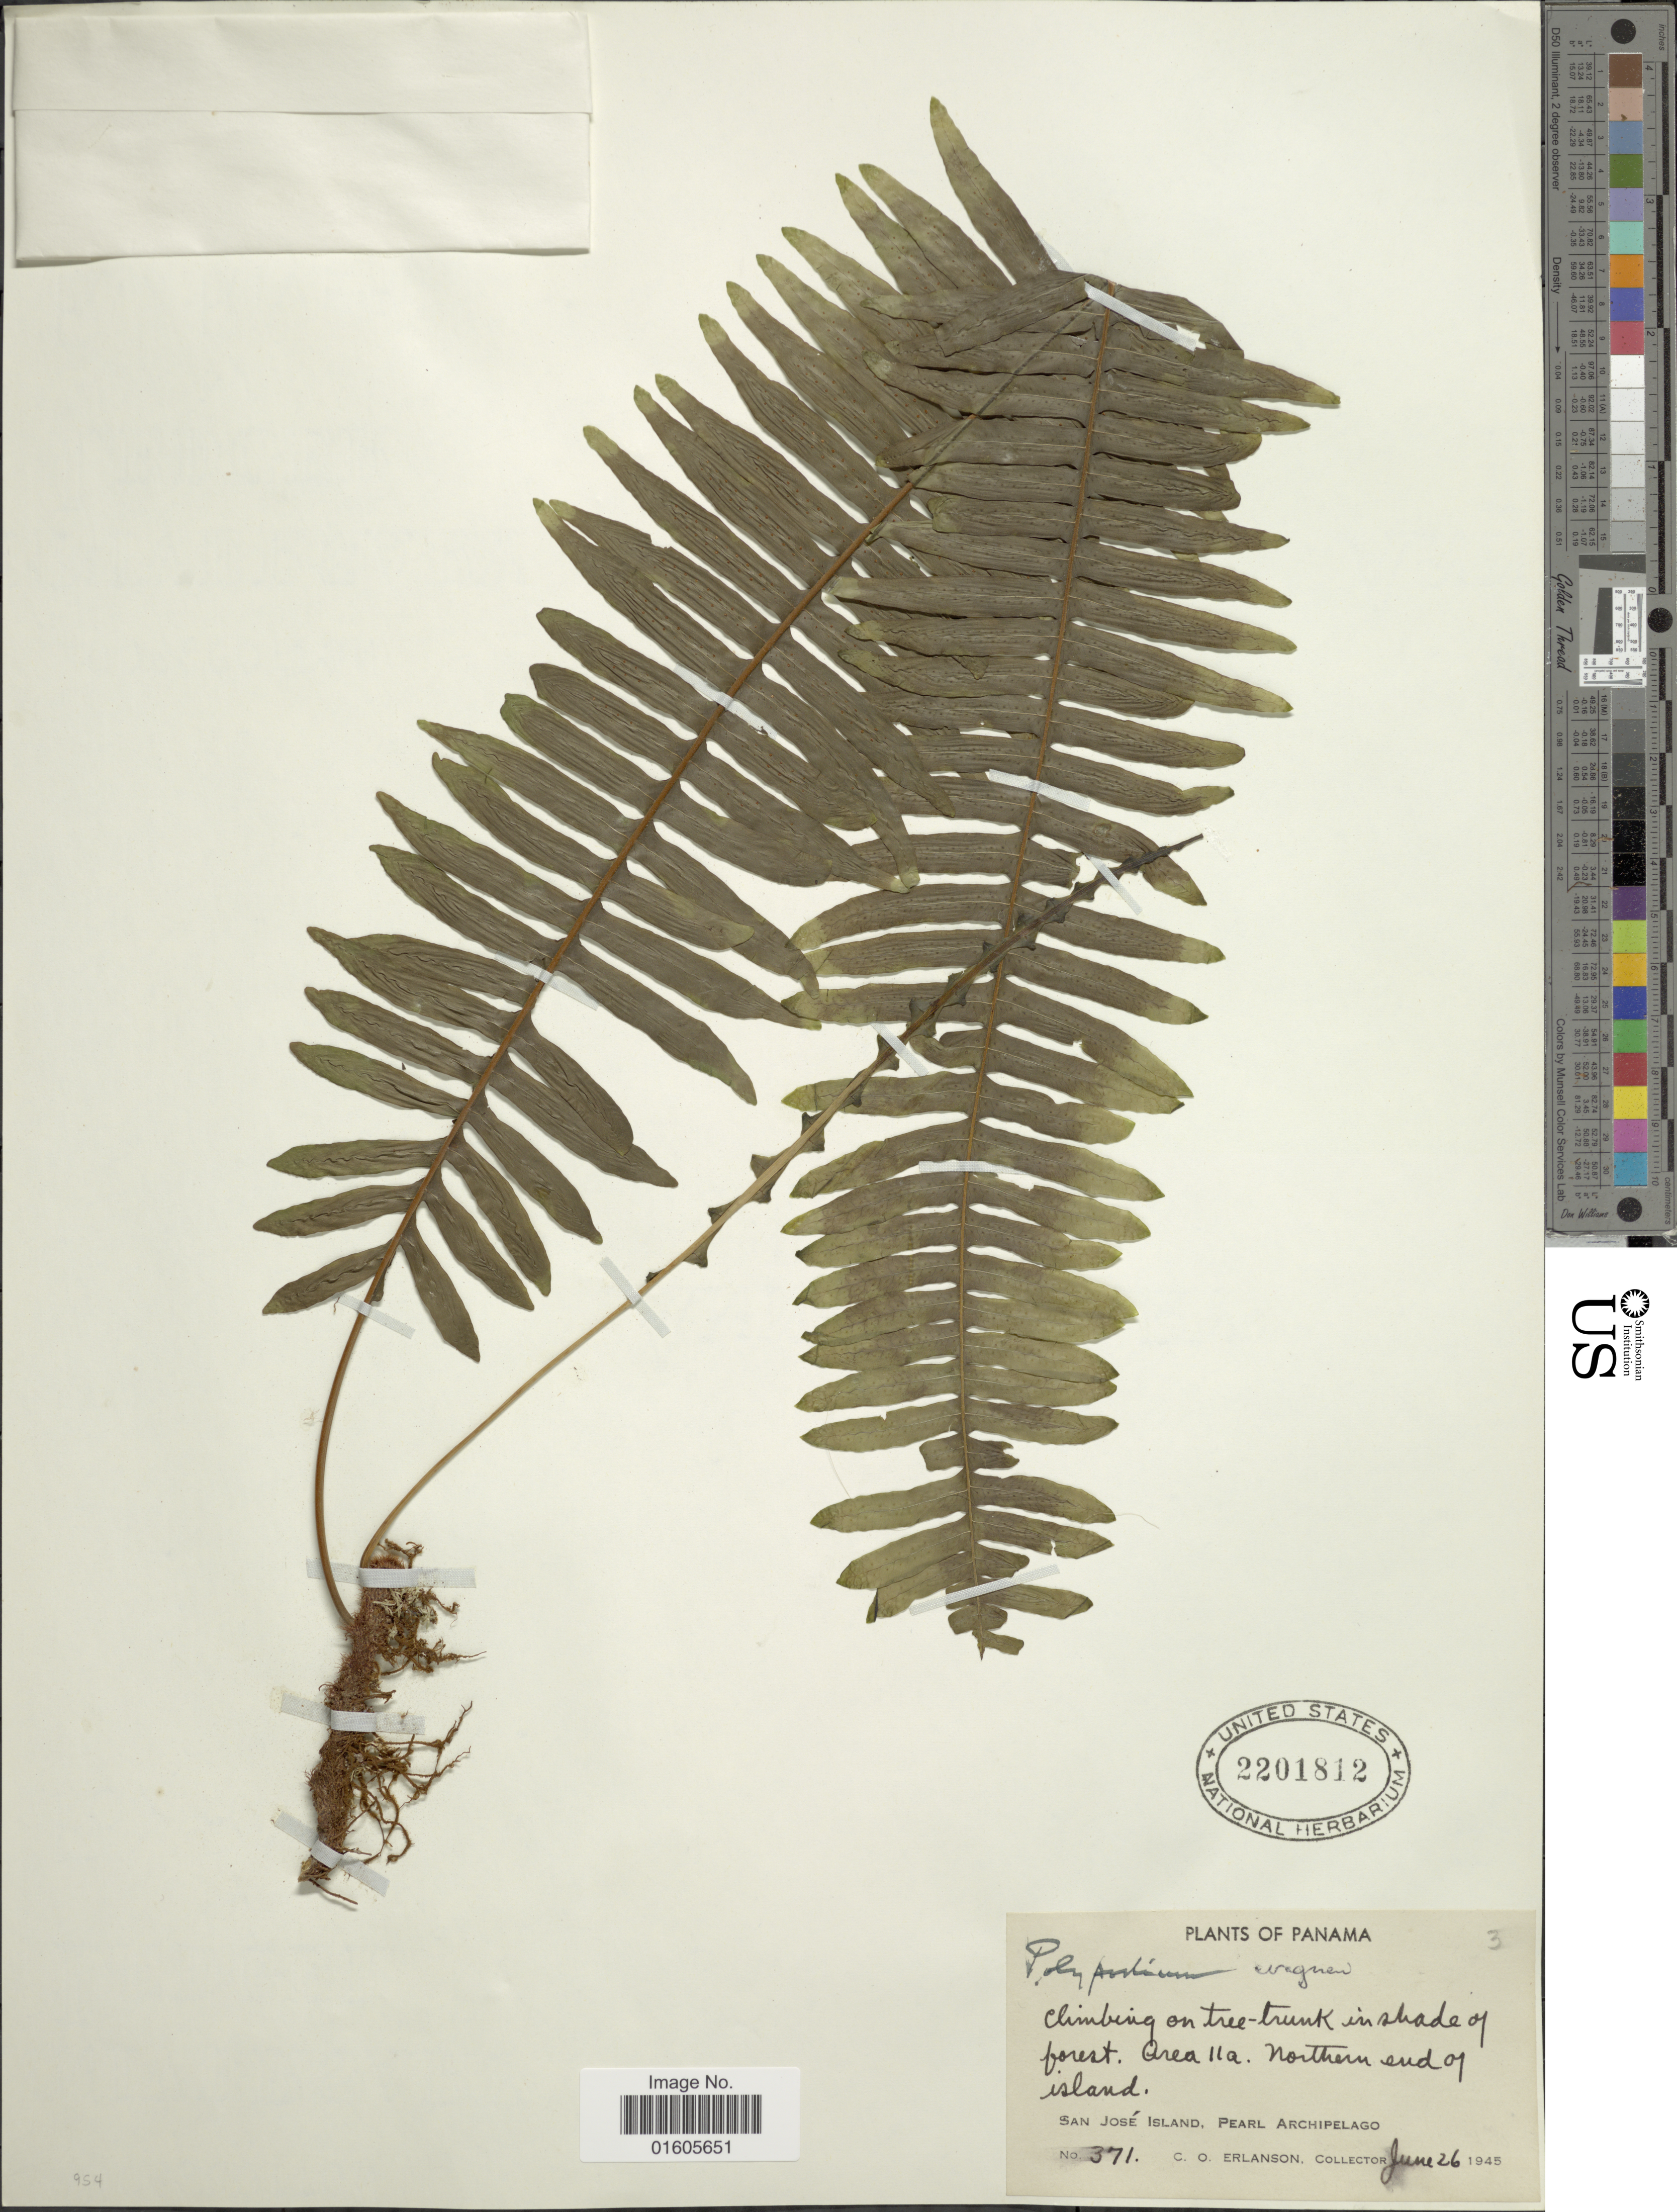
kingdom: Plantae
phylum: Tracheophyta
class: Polypodiopsida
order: Polypodiales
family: Polypodiaceae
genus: Serpocaulon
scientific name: Serpocaulon wagneri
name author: (Mett.) A.R. Sm.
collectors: C. O. Erlanson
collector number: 371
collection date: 1945-06-26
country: Panama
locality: Climbing on tree-trunk in shade of forest. Area 11a. Northern end of island, San José Island, Pearl Archipelago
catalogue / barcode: US 2201812